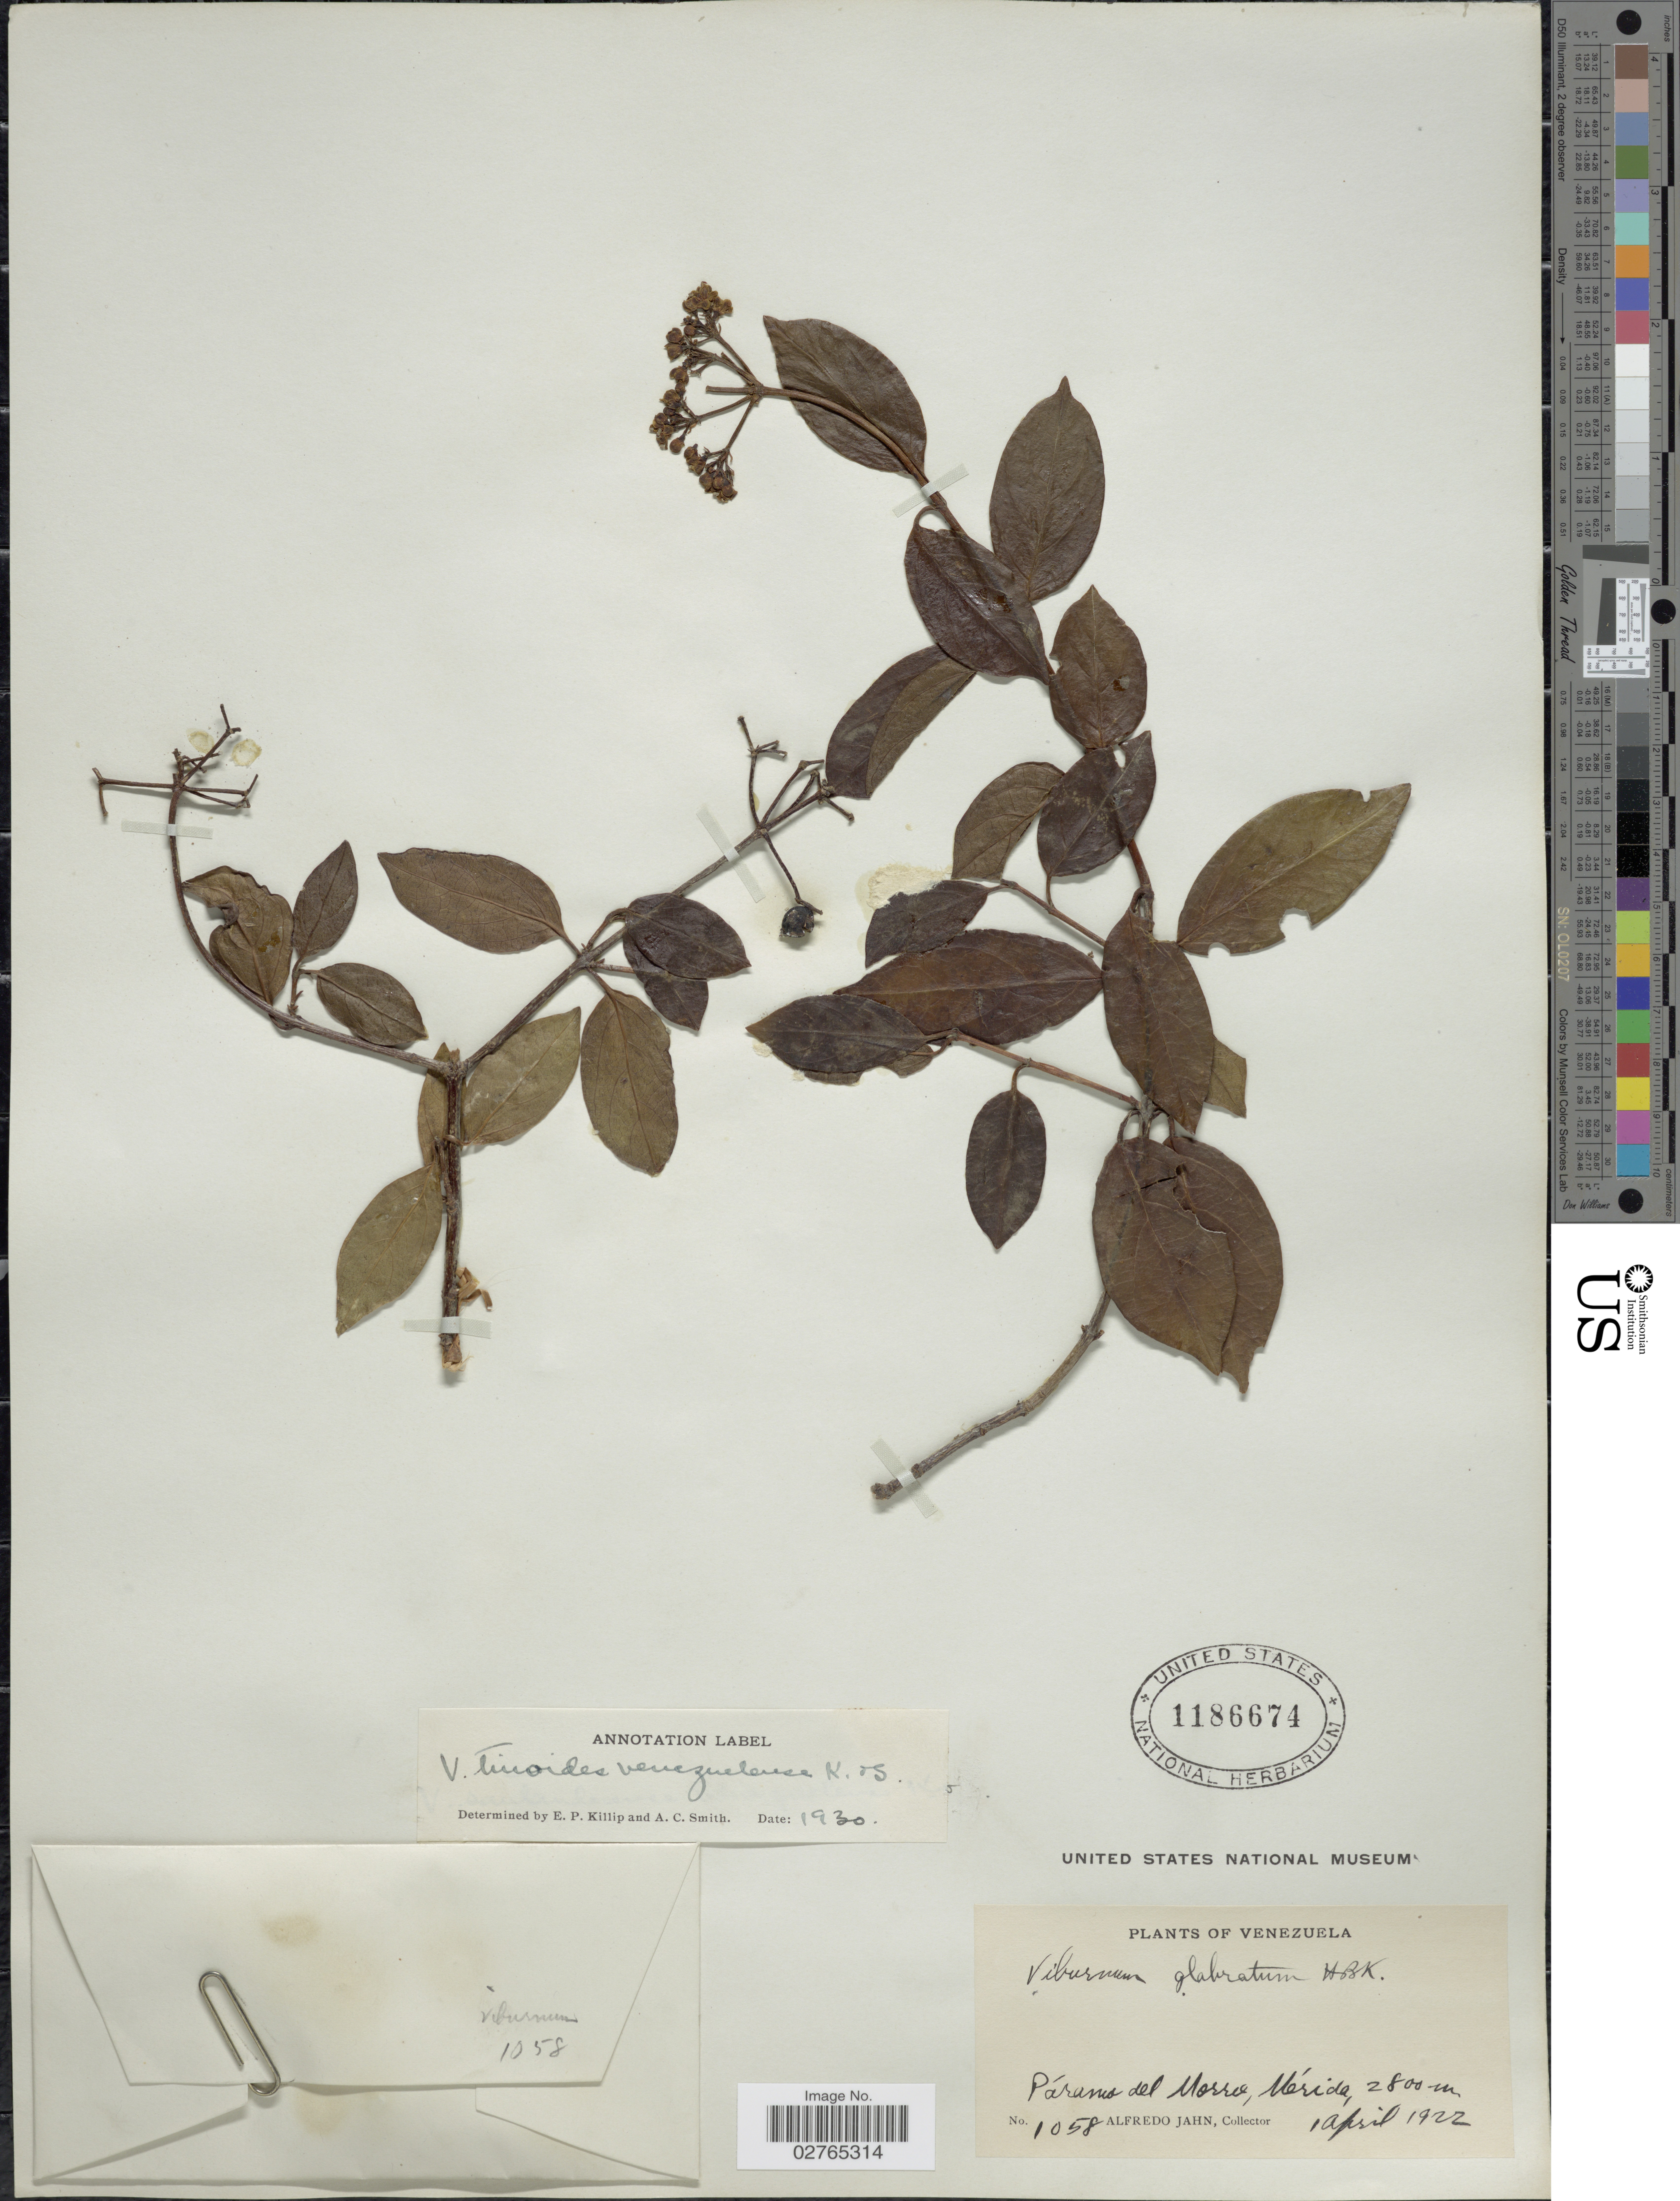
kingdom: Plantae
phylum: Tracheophyta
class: Magnoliopsida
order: Dipsacales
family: Viburnaceae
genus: Viburnum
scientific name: Viburnum tinoides var. venezuelense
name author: L. f.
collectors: A. Jahn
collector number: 1058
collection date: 1922-04-01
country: Venezuela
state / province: Mérida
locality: Páramo del Morro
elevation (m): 2800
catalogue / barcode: US 1186674